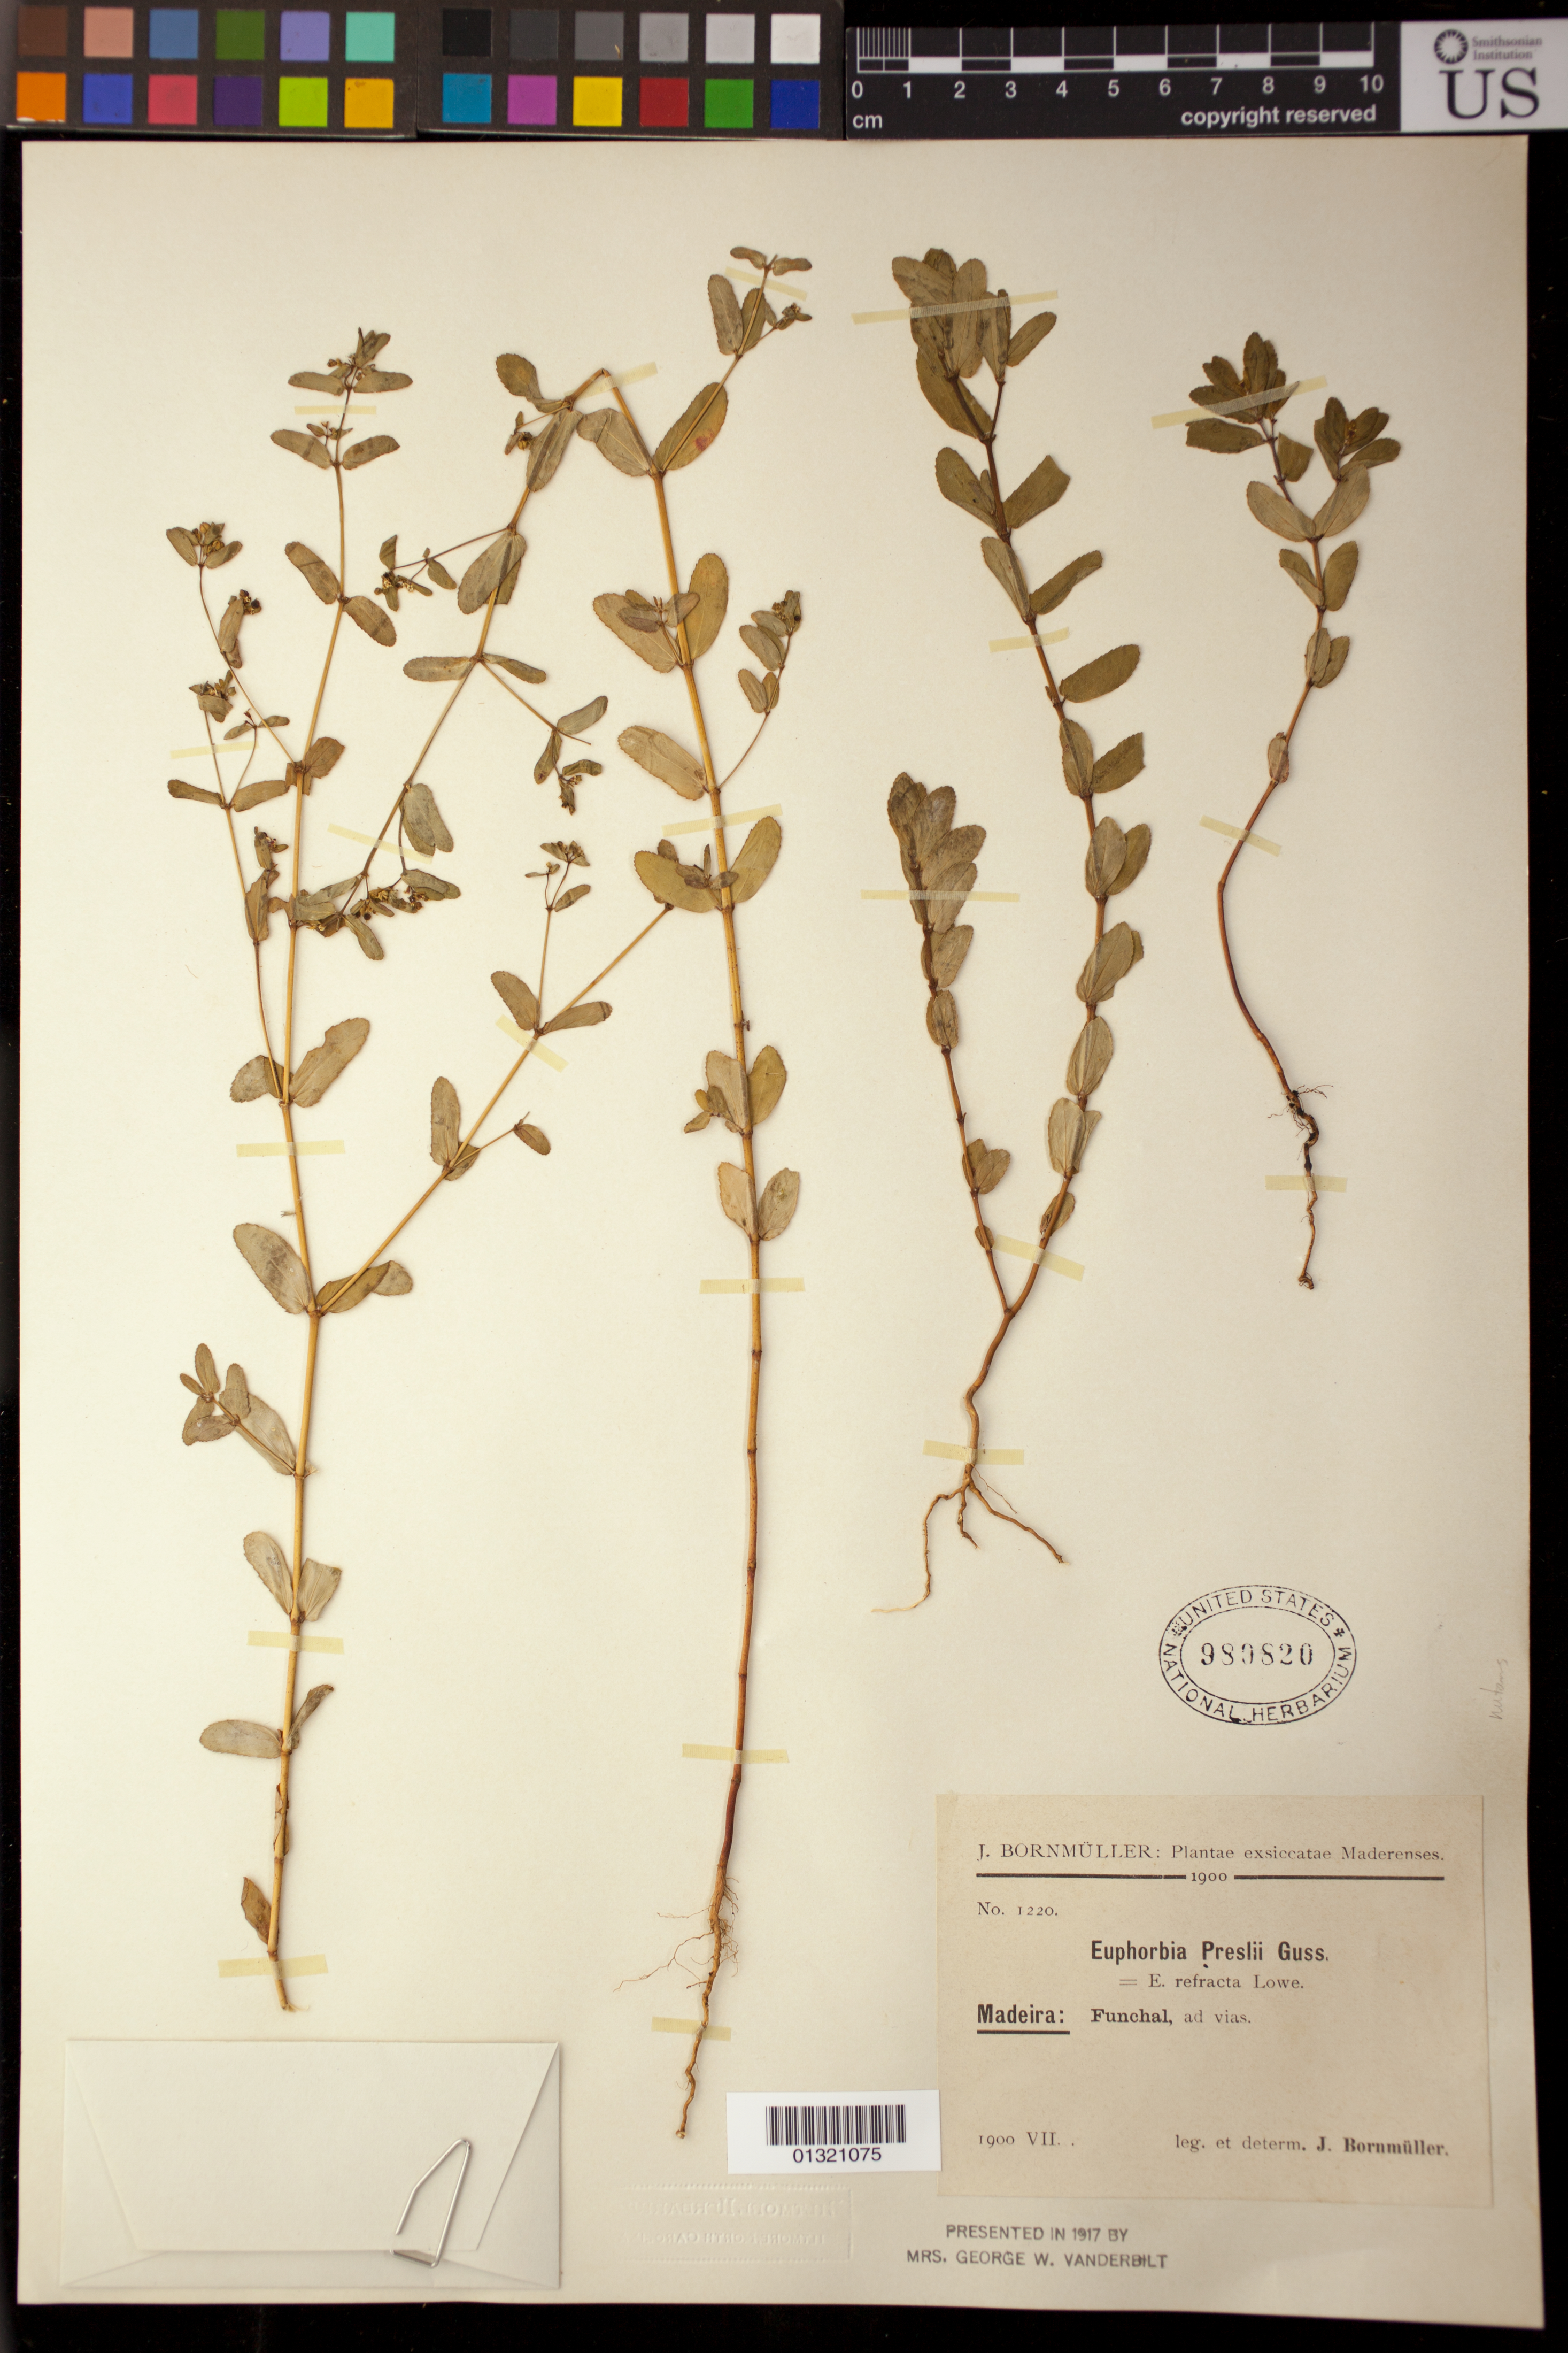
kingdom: Plantae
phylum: Tracheophyta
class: Magnoliopsida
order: Malpighiales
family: Euphorbiaceae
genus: Euphorbia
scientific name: Euphorbia nutans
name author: Lag.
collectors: J. Bornmueller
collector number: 1220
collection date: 1900-07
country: Portugal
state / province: Madeira (Aut. Reg.)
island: Madeira Is.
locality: Funchal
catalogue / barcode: US 980820